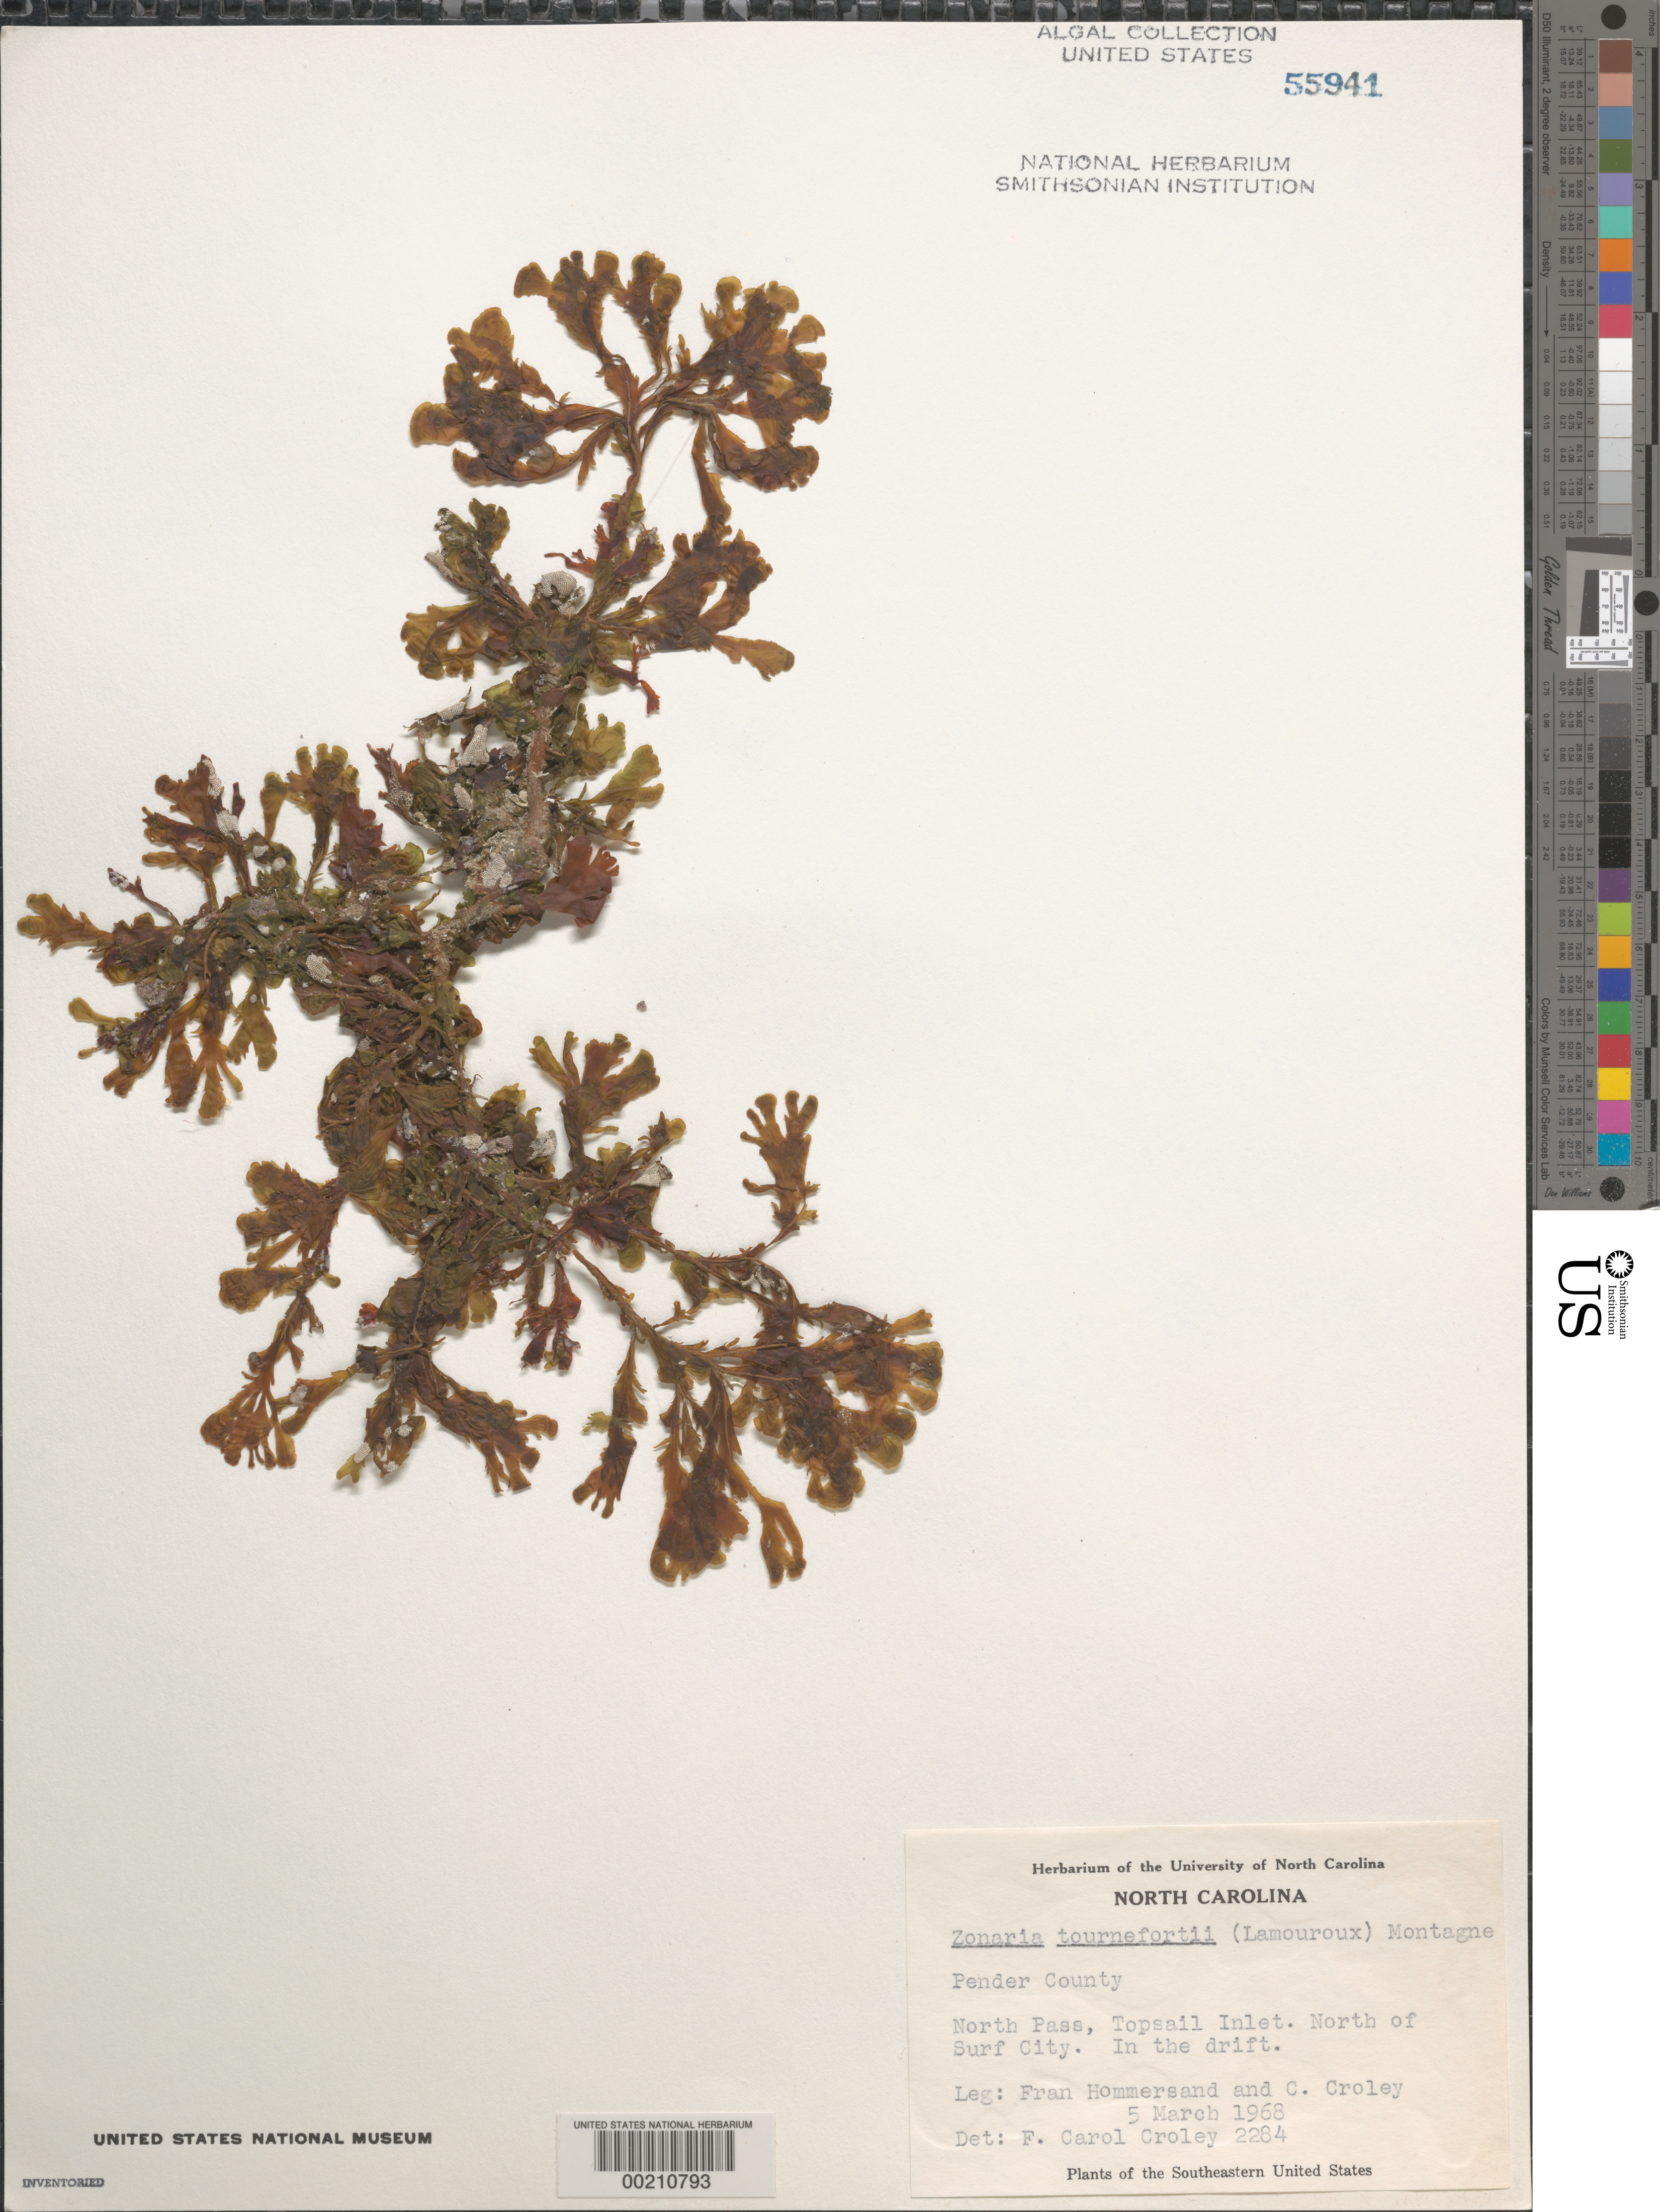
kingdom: Chromista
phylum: Ochrophyta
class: Phaeophyceae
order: Dictyotales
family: Dictyotaceae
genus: Zonaria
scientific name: Zonaria tournefortii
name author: (J.V.Lamouroux) Mont.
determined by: Croley, F. C.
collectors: F. Hommersand & F. C. Croley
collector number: FCC 2284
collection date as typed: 05 May 1968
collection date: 1968-05-05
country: United States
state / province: North Carolina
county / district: Pender County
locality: Topsail Inlet, North Pass, N of Surf City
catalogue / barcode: US 55941